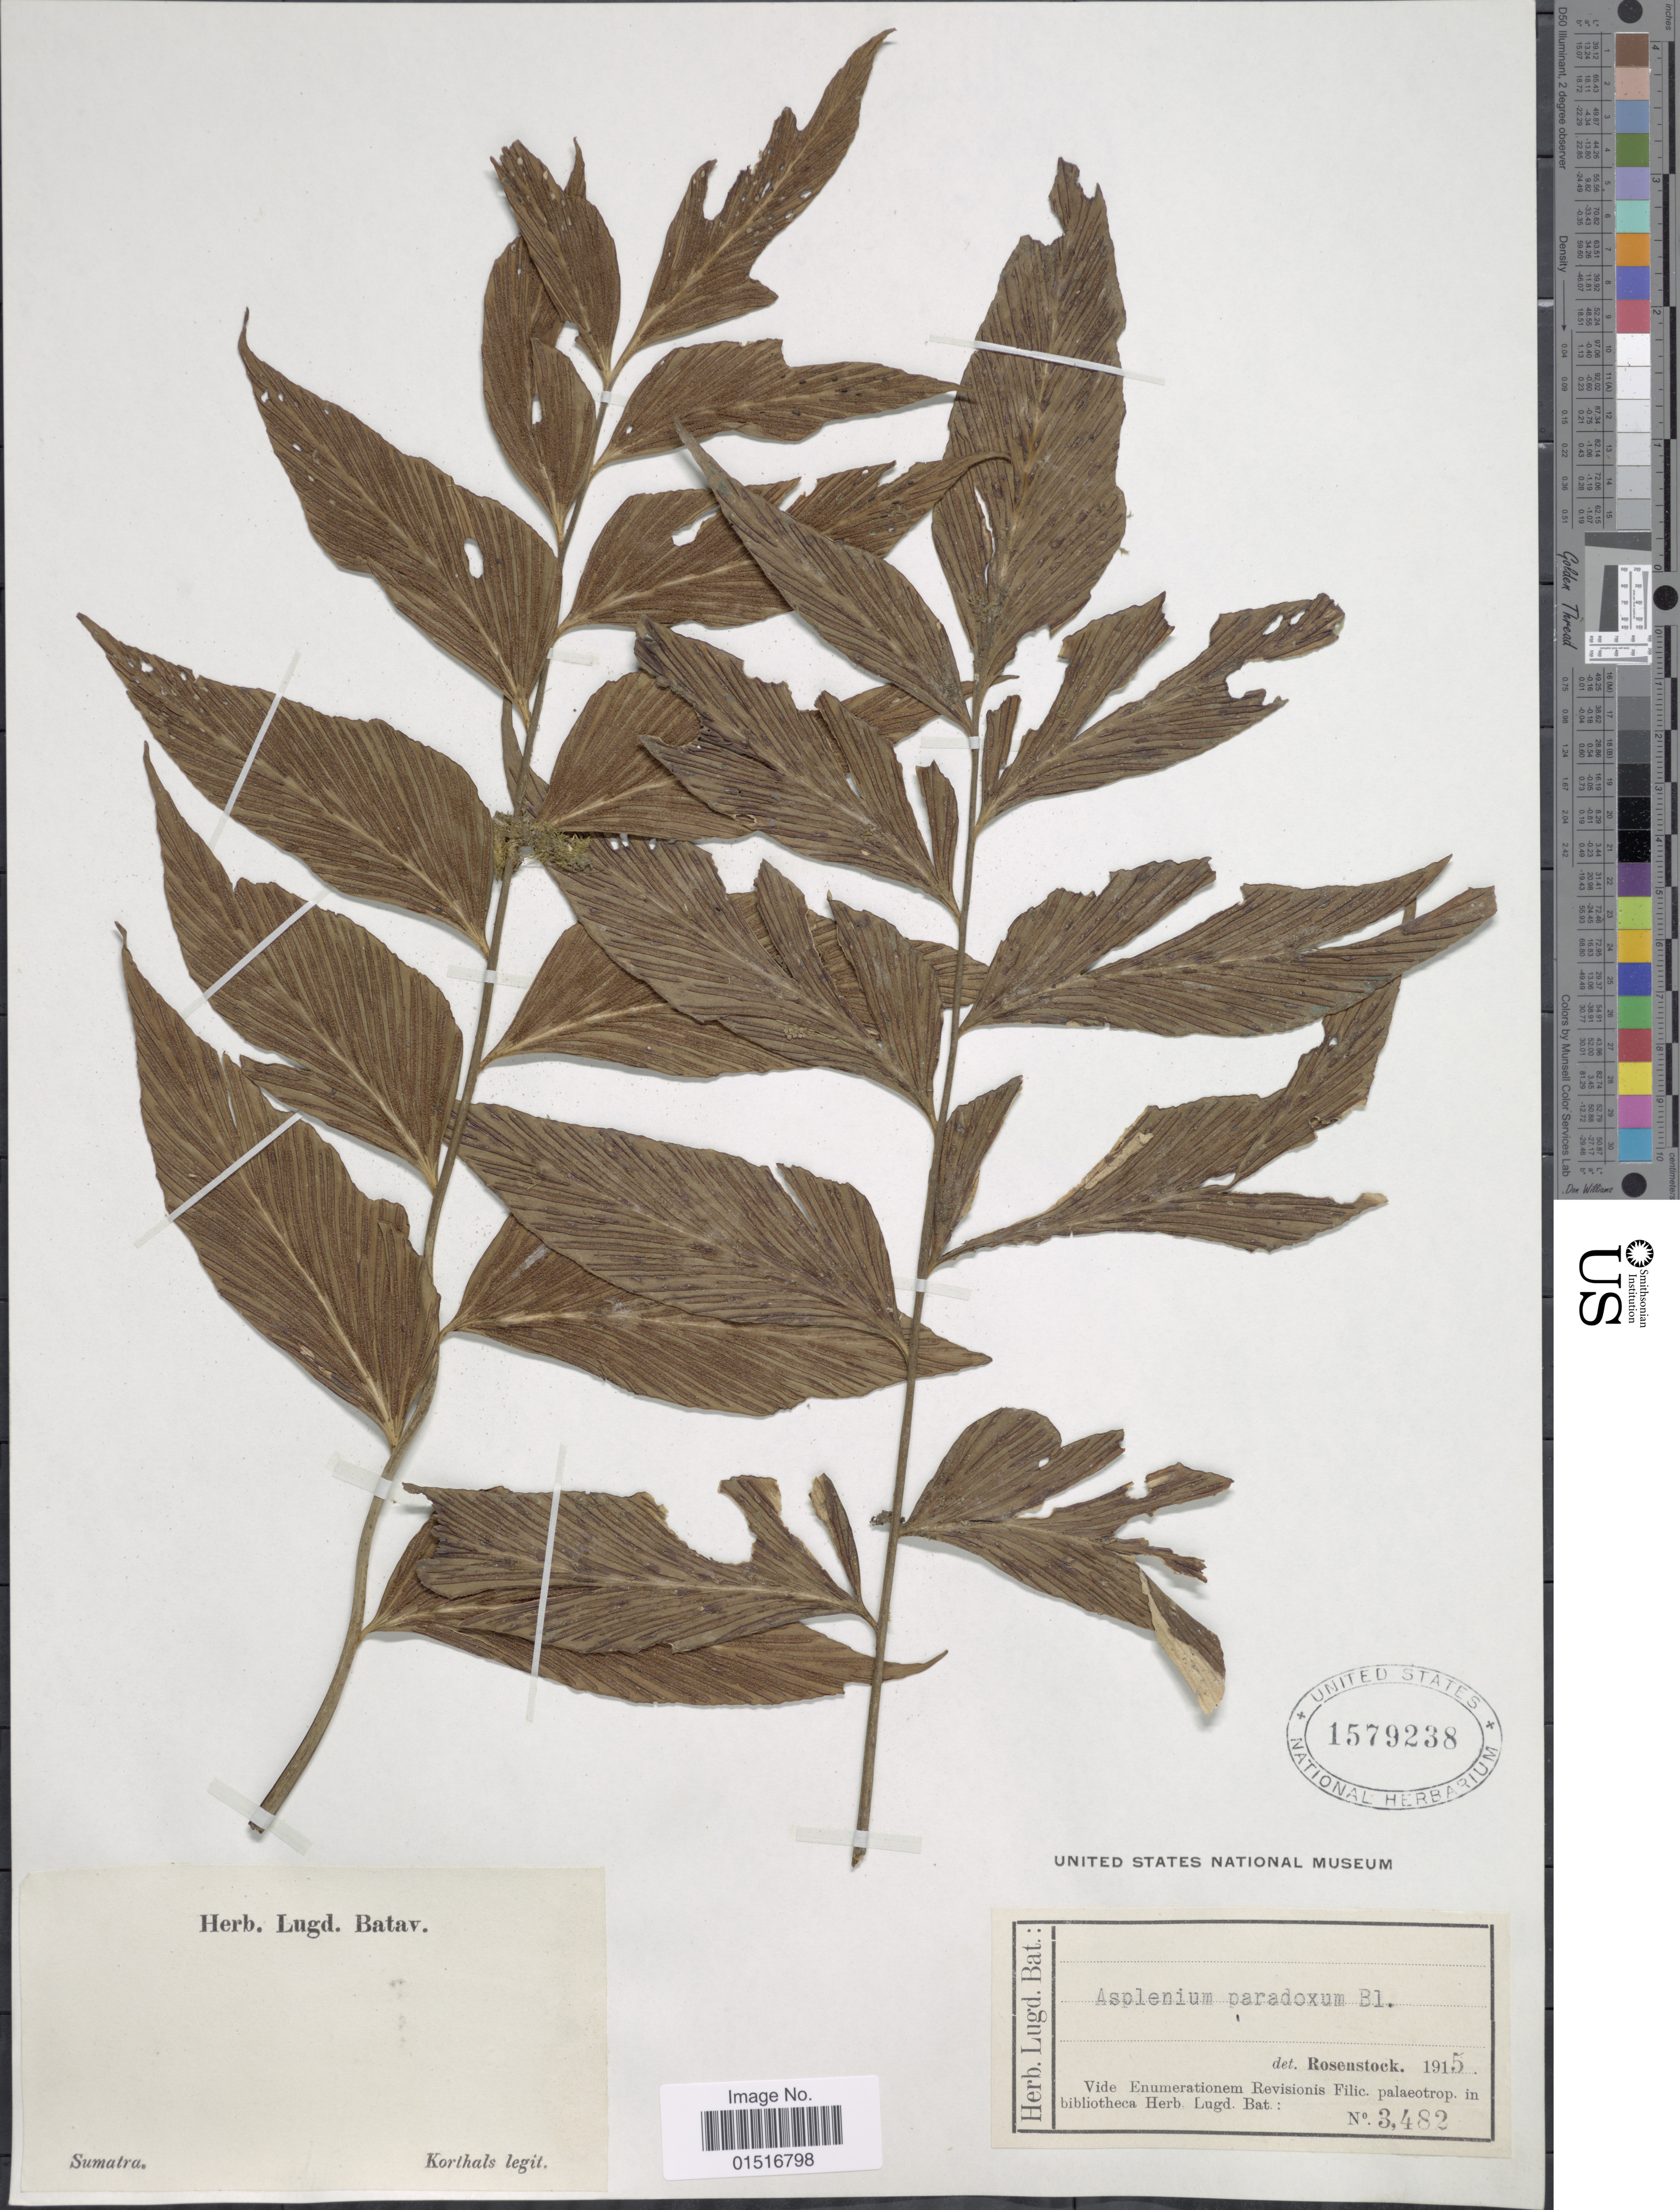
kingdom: Plantae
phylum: Tracheophyta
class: Polypodiopsida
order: Polypodiales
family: Aspleniaceae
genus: Asplenium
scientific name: Asplenium paradoxum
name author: Blume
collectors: -. Korthals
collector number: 3482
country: Indonesia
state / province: Sumatra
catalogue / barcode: US 1579238